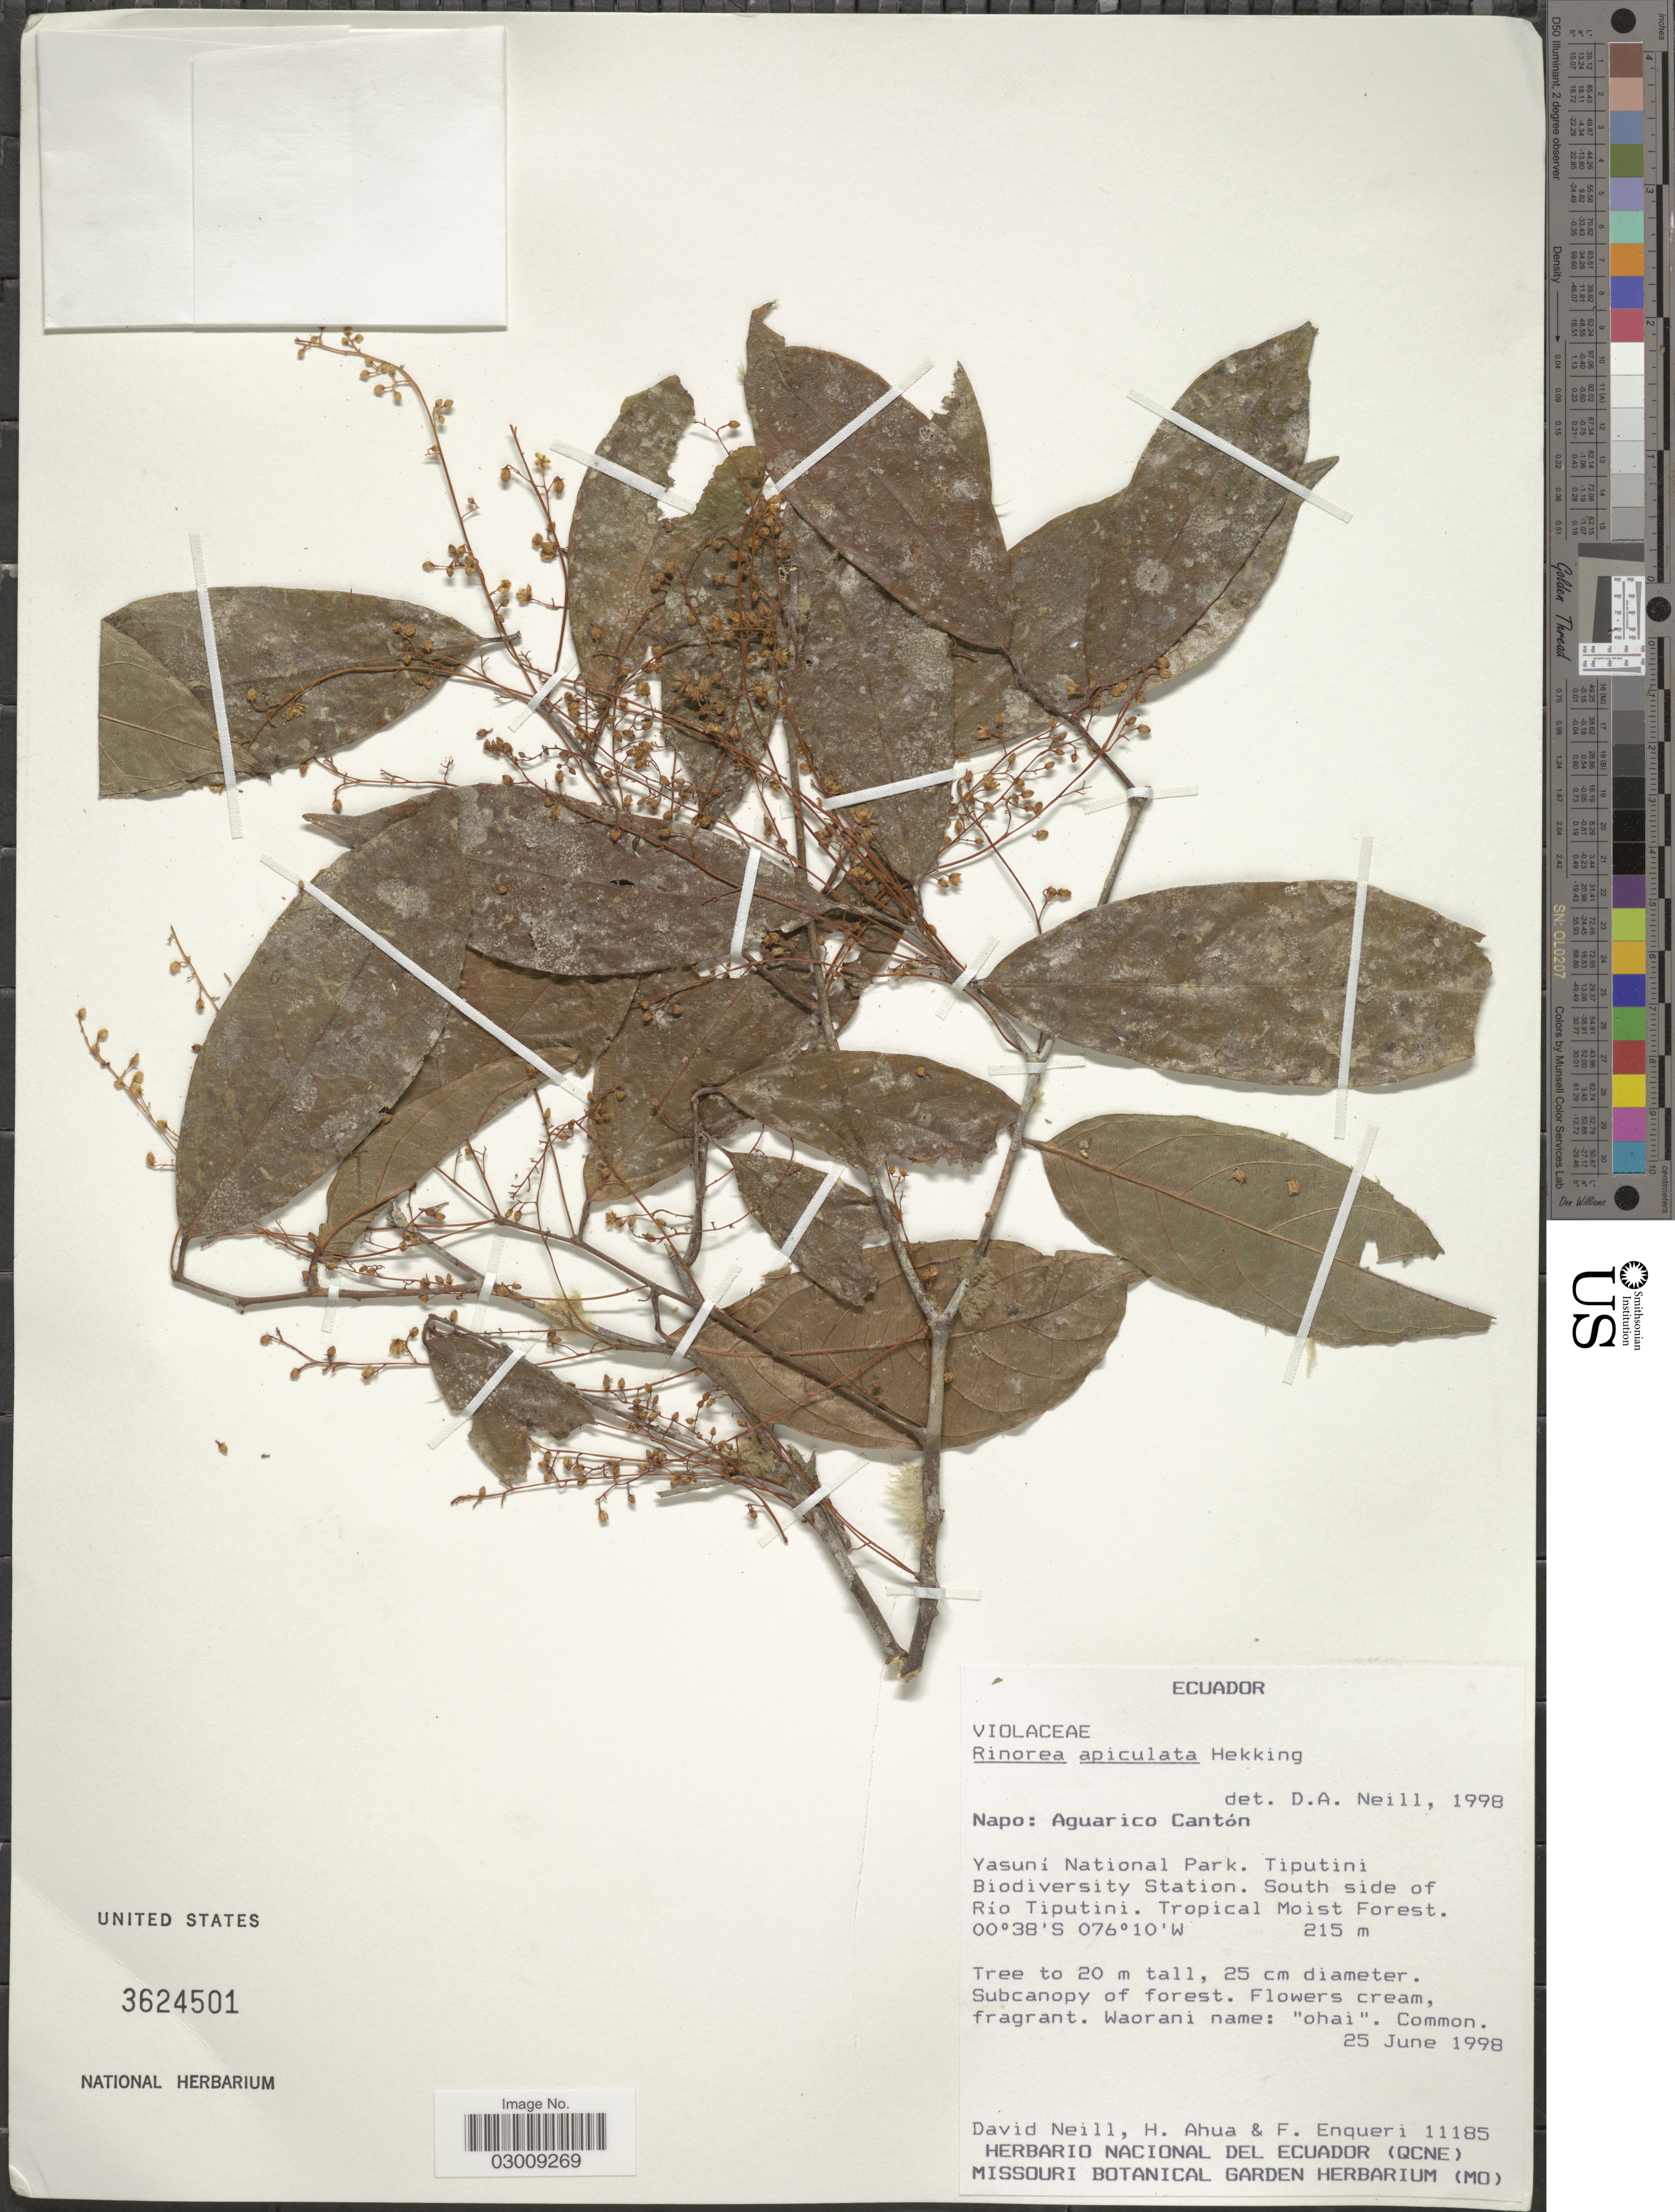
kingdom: Plantae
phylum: Tracheophyta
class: Magnoliopsida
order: Malpighiales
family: Violaceae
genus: Bribria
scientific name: Bribria apiculata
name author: (Hekking) Wahlert & H.E. Ballard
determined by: Hoyos-Gomez, S. E.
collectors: D. Neill, H. Ahua & F. Enqueri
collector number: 11185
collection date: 1998-06-25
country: Ecuador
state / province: Napo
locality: Aguarico Cantón. Yasuní National Park. Tiputini Biodiversity Station. South side of Río Tiputini.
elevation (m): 215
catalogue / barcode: US 3624501